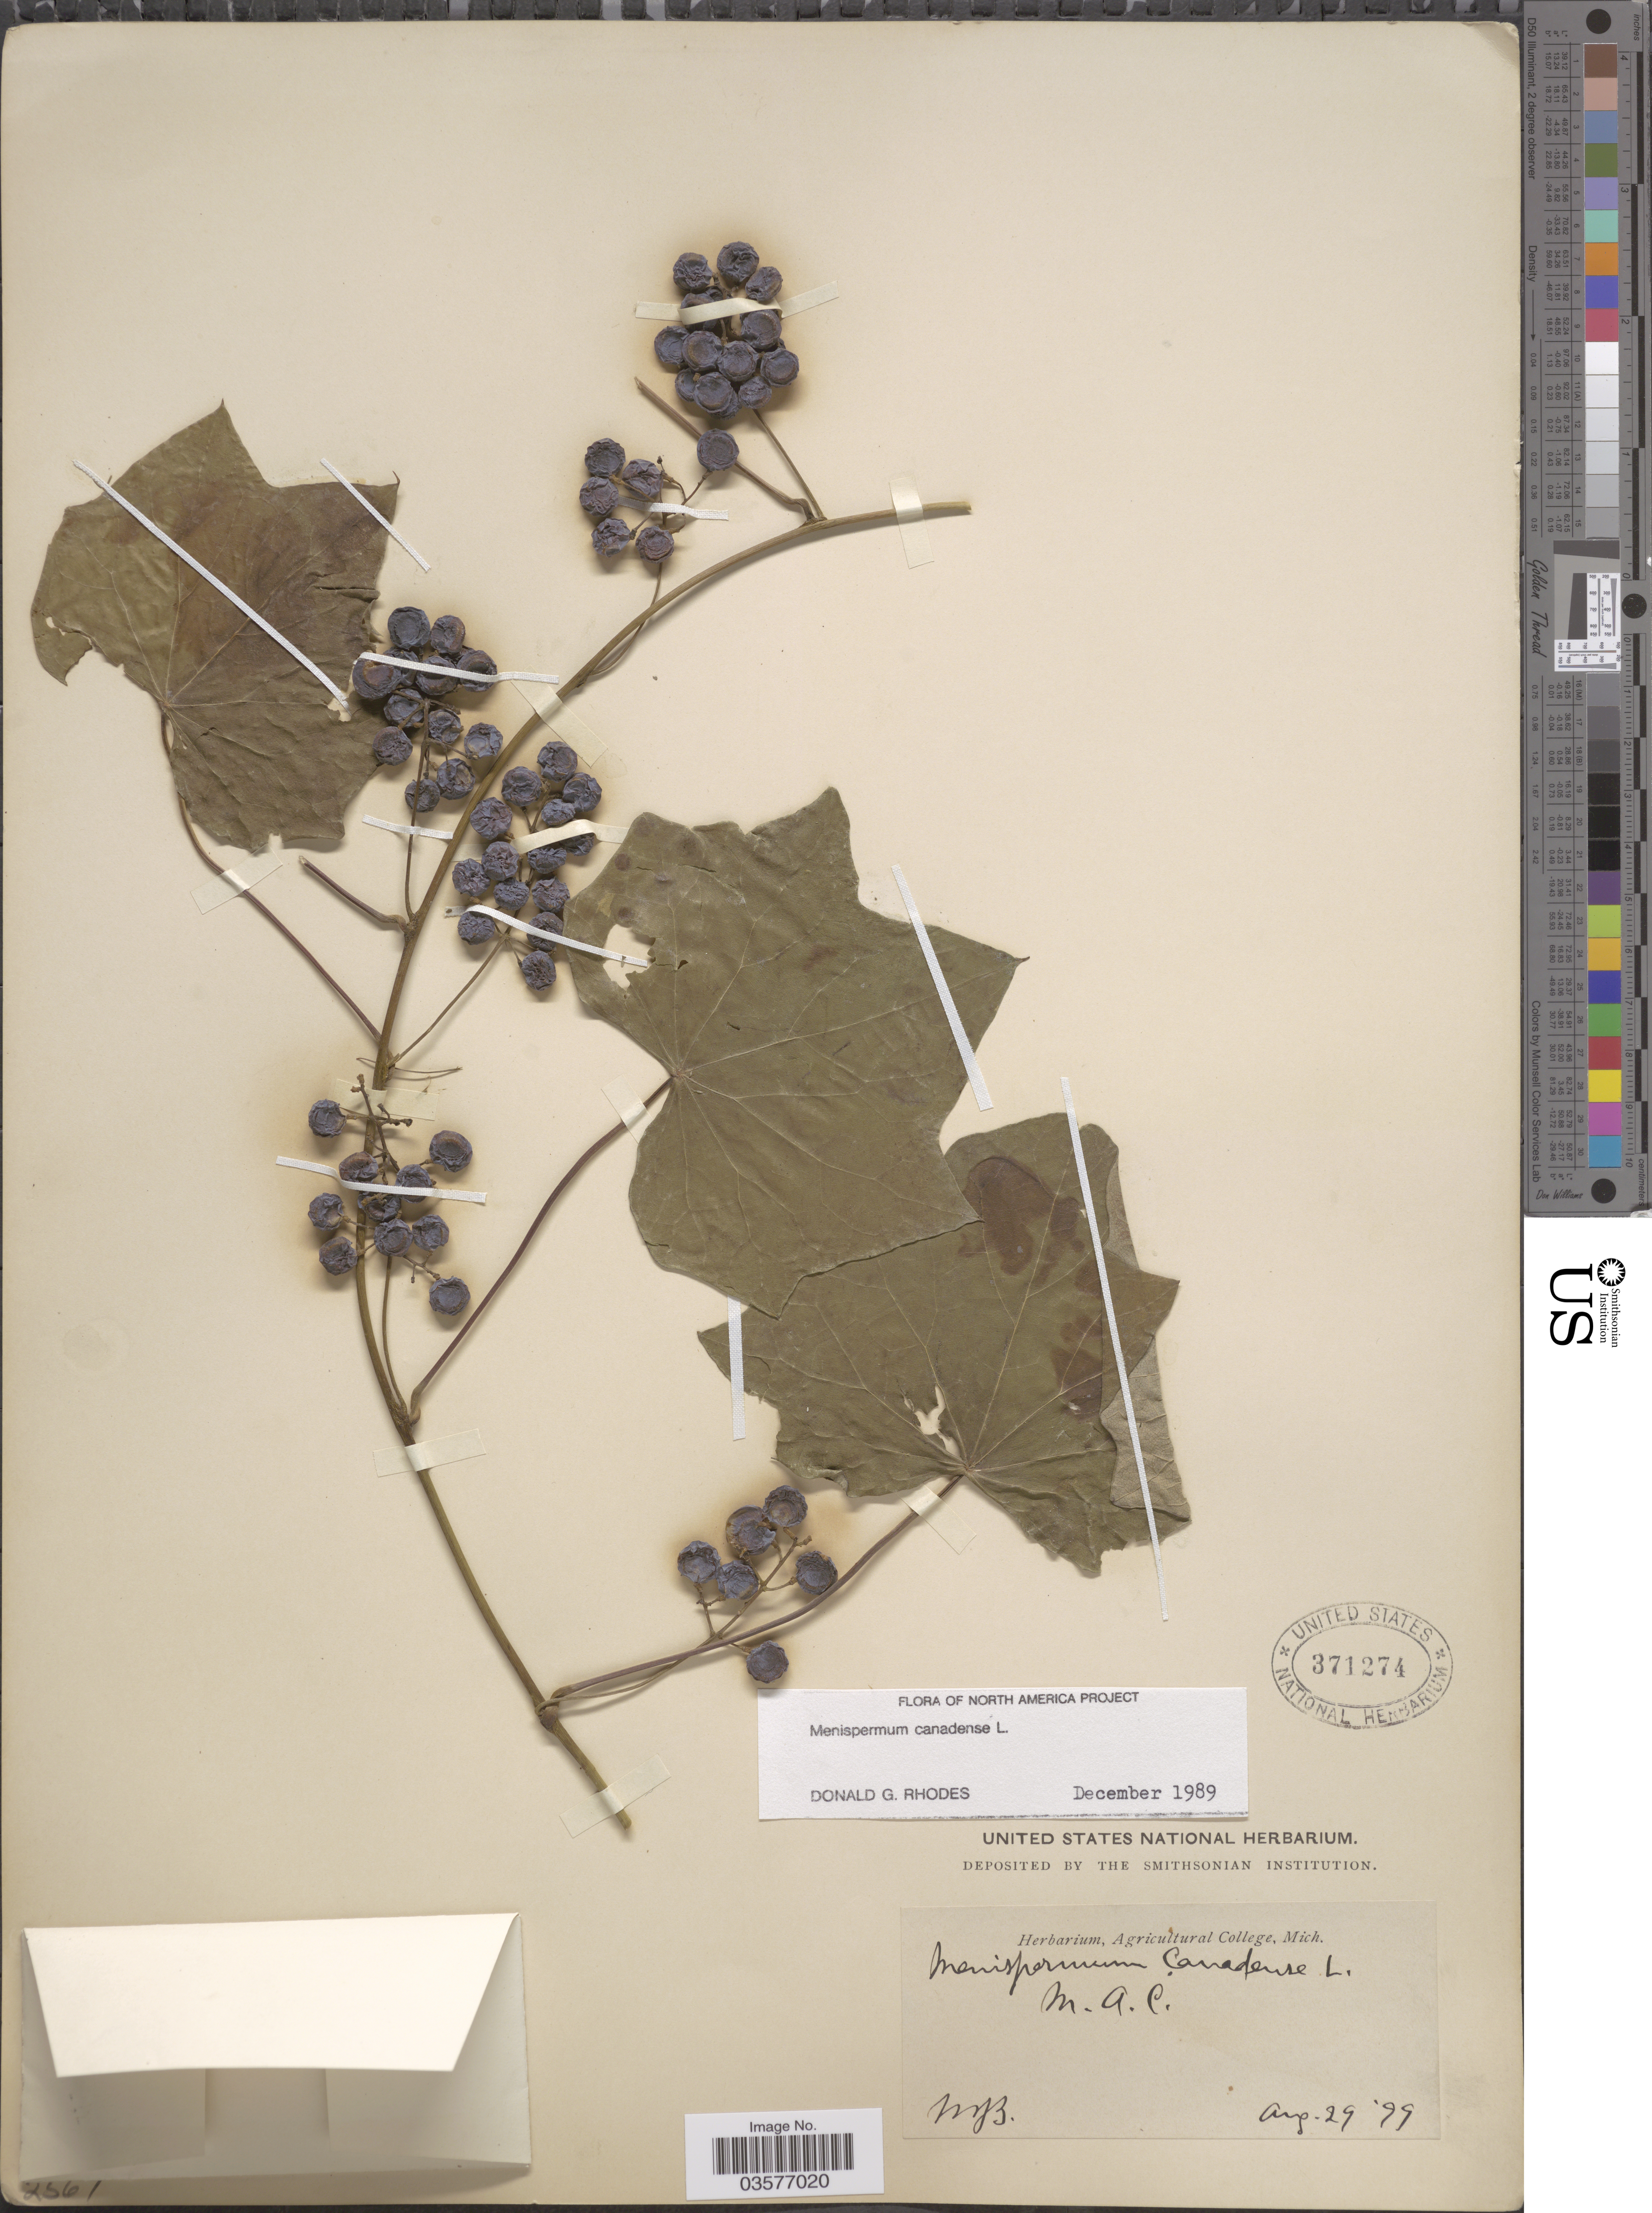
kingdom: Plantae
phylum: Tracheophyta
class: Magnoliopsida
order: Ranunculales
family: Menispermaceae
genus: Menispermum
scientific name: Menispermum canadense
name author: L.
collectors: W.J.B.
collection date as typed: Transcribed d/m/y: 29/8/99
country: United States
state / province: Michigan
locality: M.A.C.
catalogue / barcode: US 371274